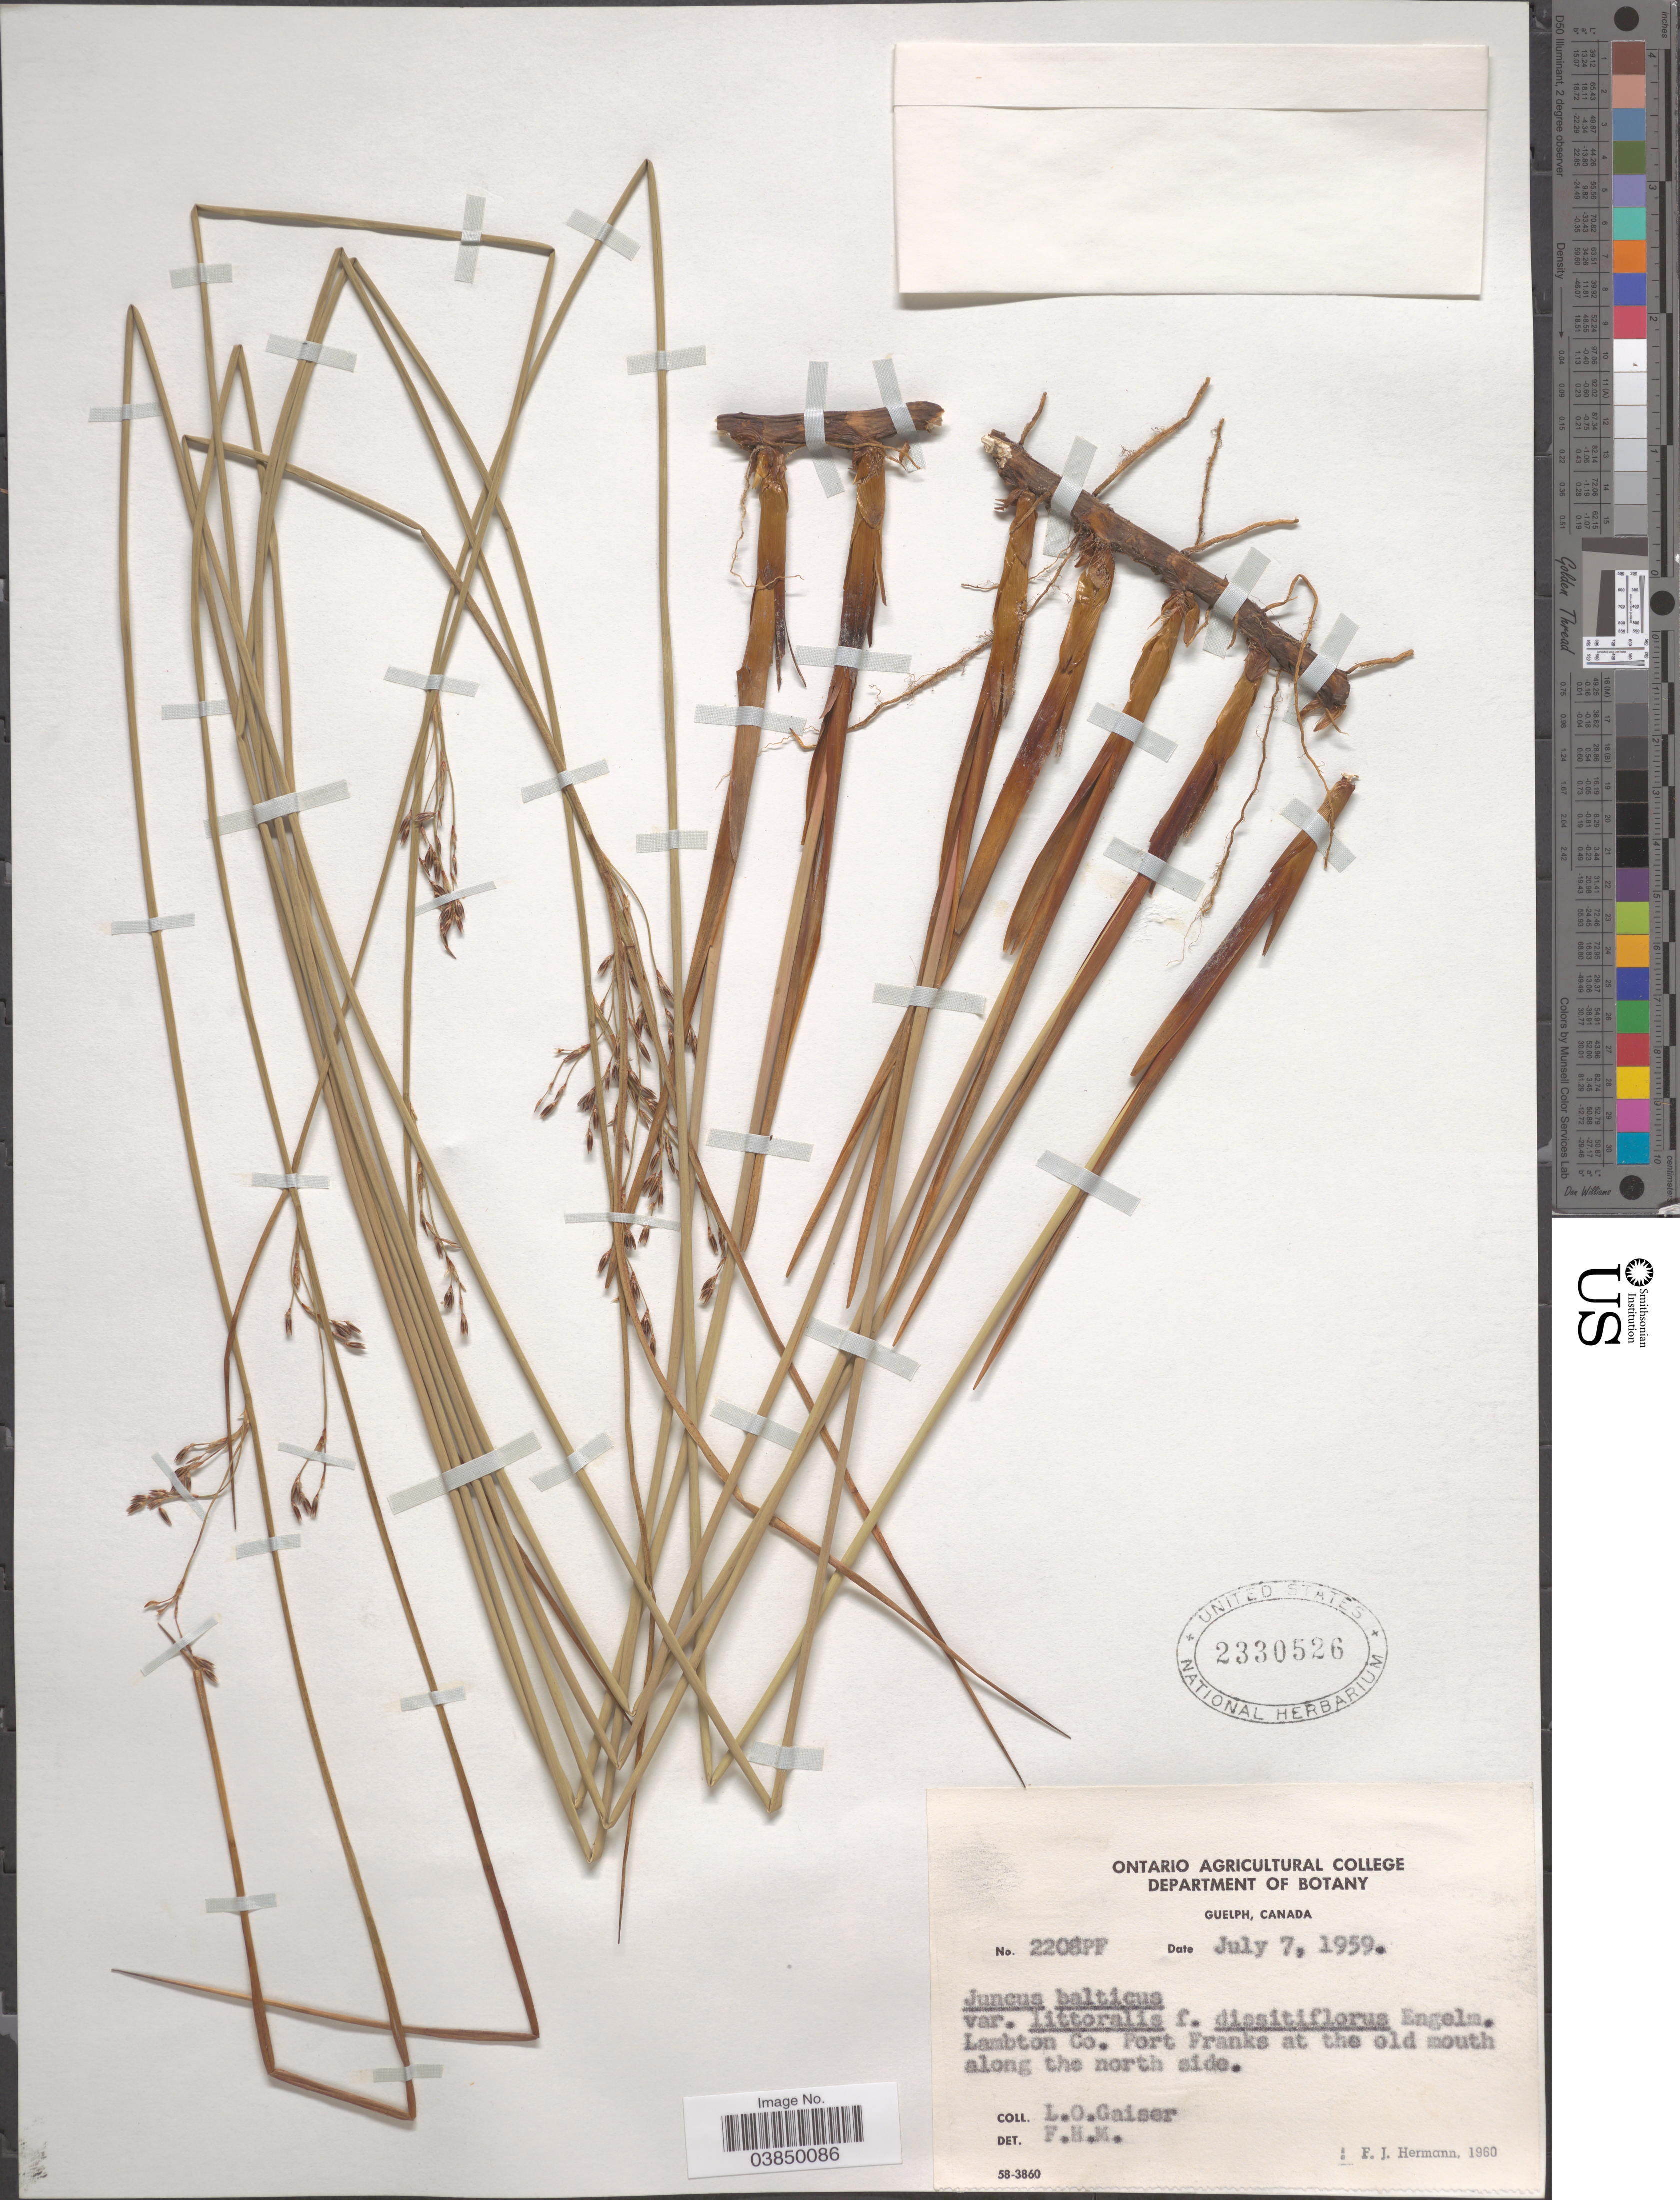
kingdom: Plantae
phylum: Tracheophyta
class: Liliopsida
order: Poales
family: Juncaceae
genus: Juncus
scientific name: Juncus balticus var. littoralis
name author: Engelm.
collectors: L. Gaiser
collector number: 2208PF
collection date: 1959-07-07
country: Canada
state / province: Ontario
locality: Lambton Co. Port Franks at the old mouth along the north side.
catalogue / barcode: US 2330526